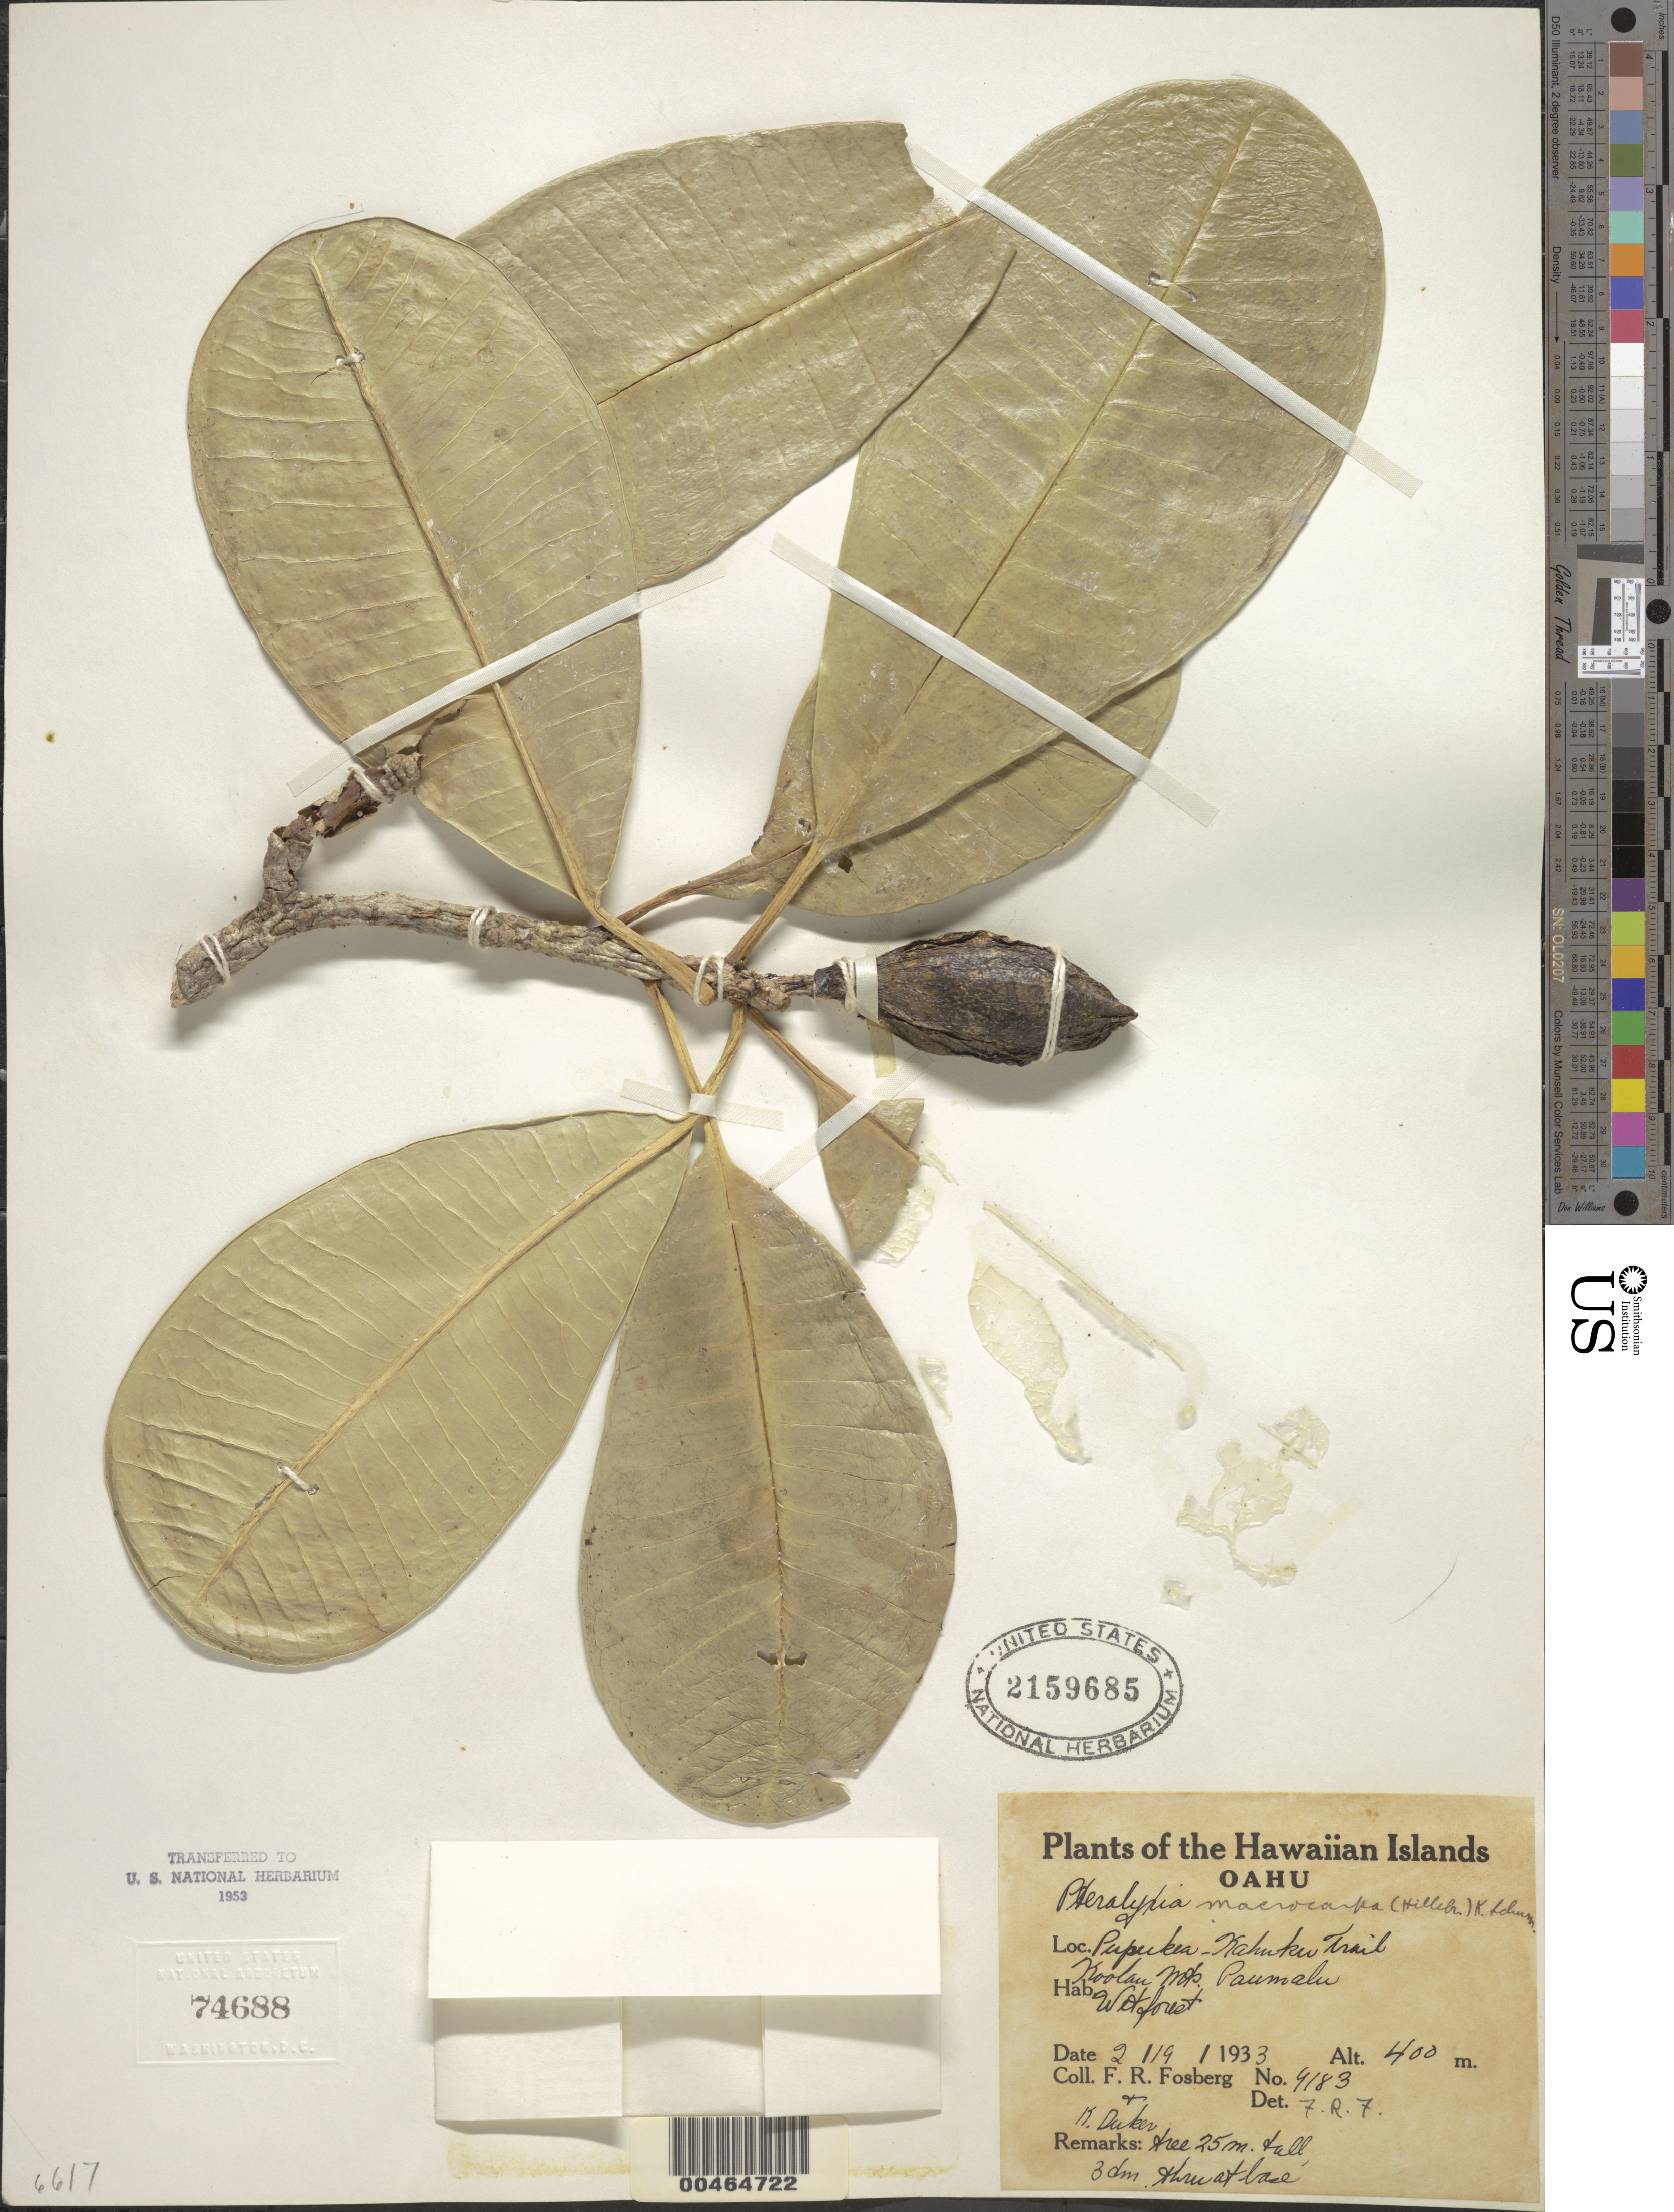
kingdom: Plantae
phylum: Tracheophyta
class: Magnoliopsida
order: Gentianales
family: Apocynaceae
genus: Pteralyxia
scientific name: Pteralyxia macrocarpa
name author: (Hillebr.) K. Schum.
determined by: Fosberg, F. R.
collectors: F. R. Fosberg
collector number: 9183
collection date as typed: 19 Feb 1933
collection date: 1933-02-19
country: United States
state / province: Hawaii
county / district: Honolulu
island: Oahu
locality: Pupukea-Kahuku Trail, Koolau Mountains, Paumalu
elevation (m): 400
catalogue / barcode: US 2159685